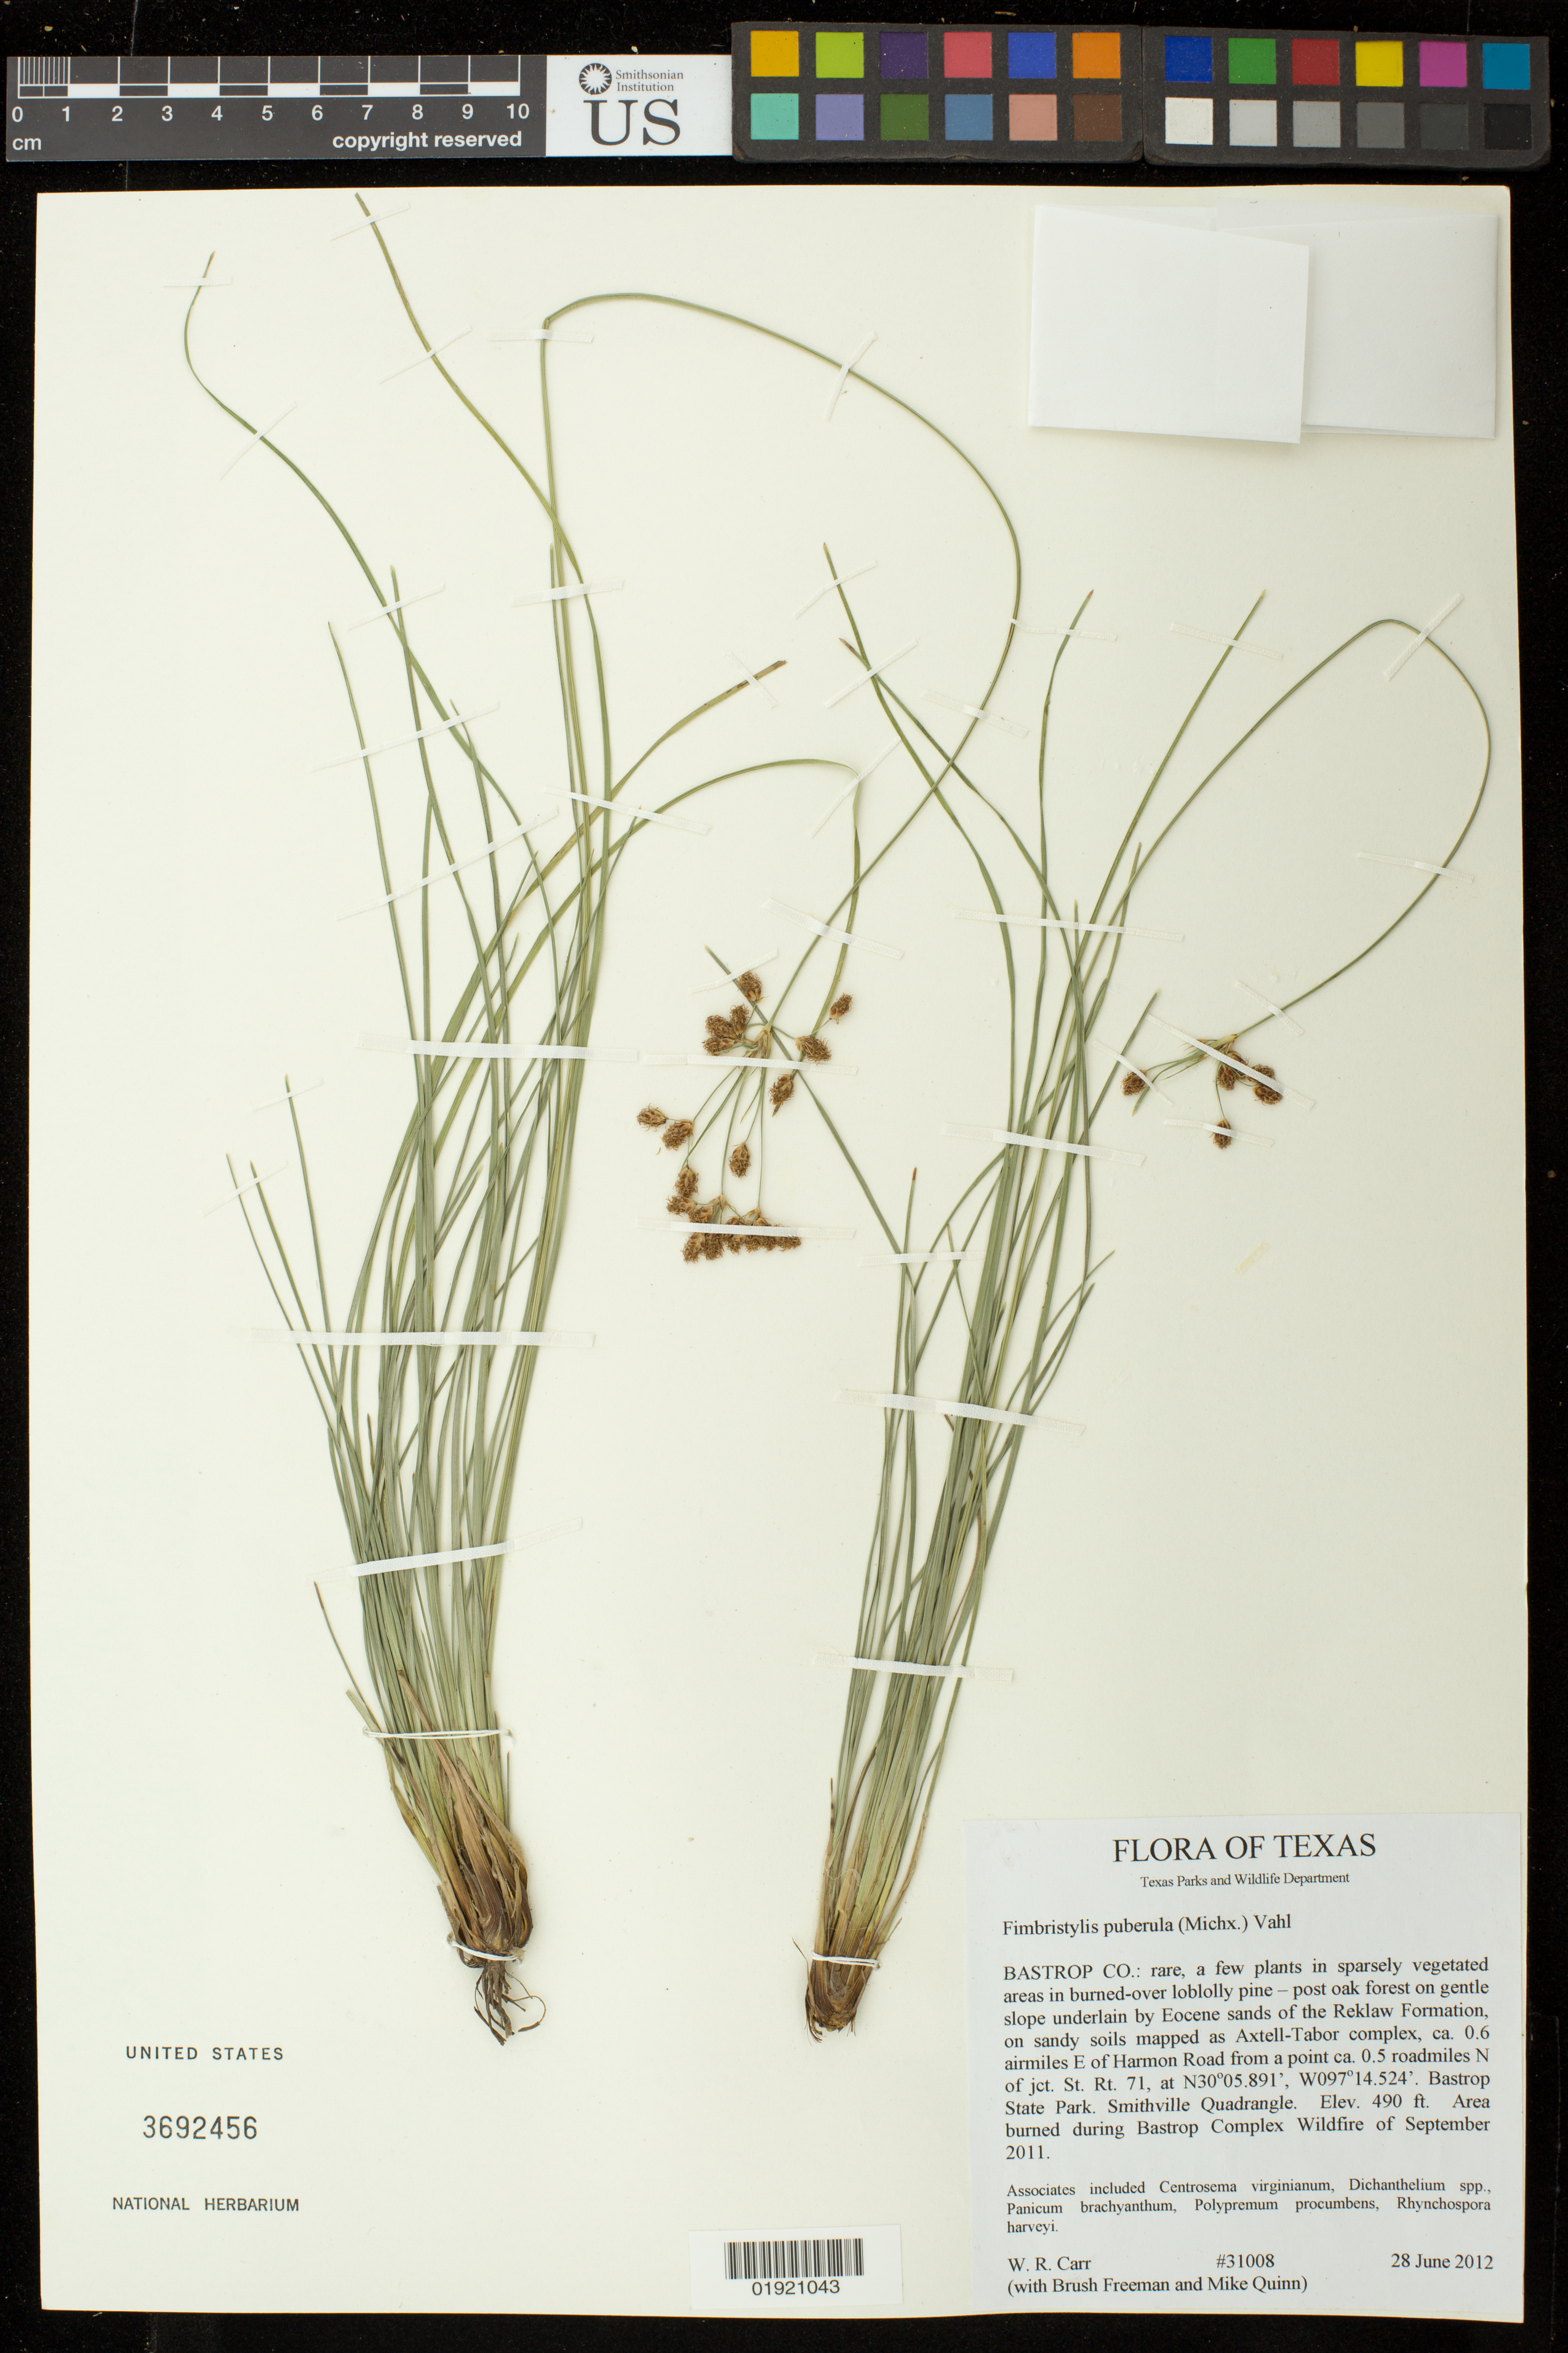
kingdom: Plantae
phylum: Tracheophyta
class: Liliopsida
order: Poales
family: Cyperaceae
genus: Fimbristylis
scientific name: Fimbristylis puberula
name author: (Michx.) Vahl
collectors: W. Carr, B. Freeman & M. Quinn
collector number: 31008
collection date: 2012-06-28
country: United States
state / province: Texas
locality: Bastrop Co.: ca. 0.6 airmiles E of Harmon Roadfrom a point ca. 0.5 roadmiles N of jct. St. Rt. 71, Bastrop State Park. Smithville NW Quadrangle. Area burned during Bastrop Complex Wildfire of September 2011.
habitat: Rare, a few plants in sparsely vegetated areas in burned-over loblolly pine - post oak forest on gentle slope underlain by Eocene sands of the Reklaw Formation, on sandy soils mapped as Axtell-Tabor complex.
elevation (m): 149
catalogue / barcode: US 3692456